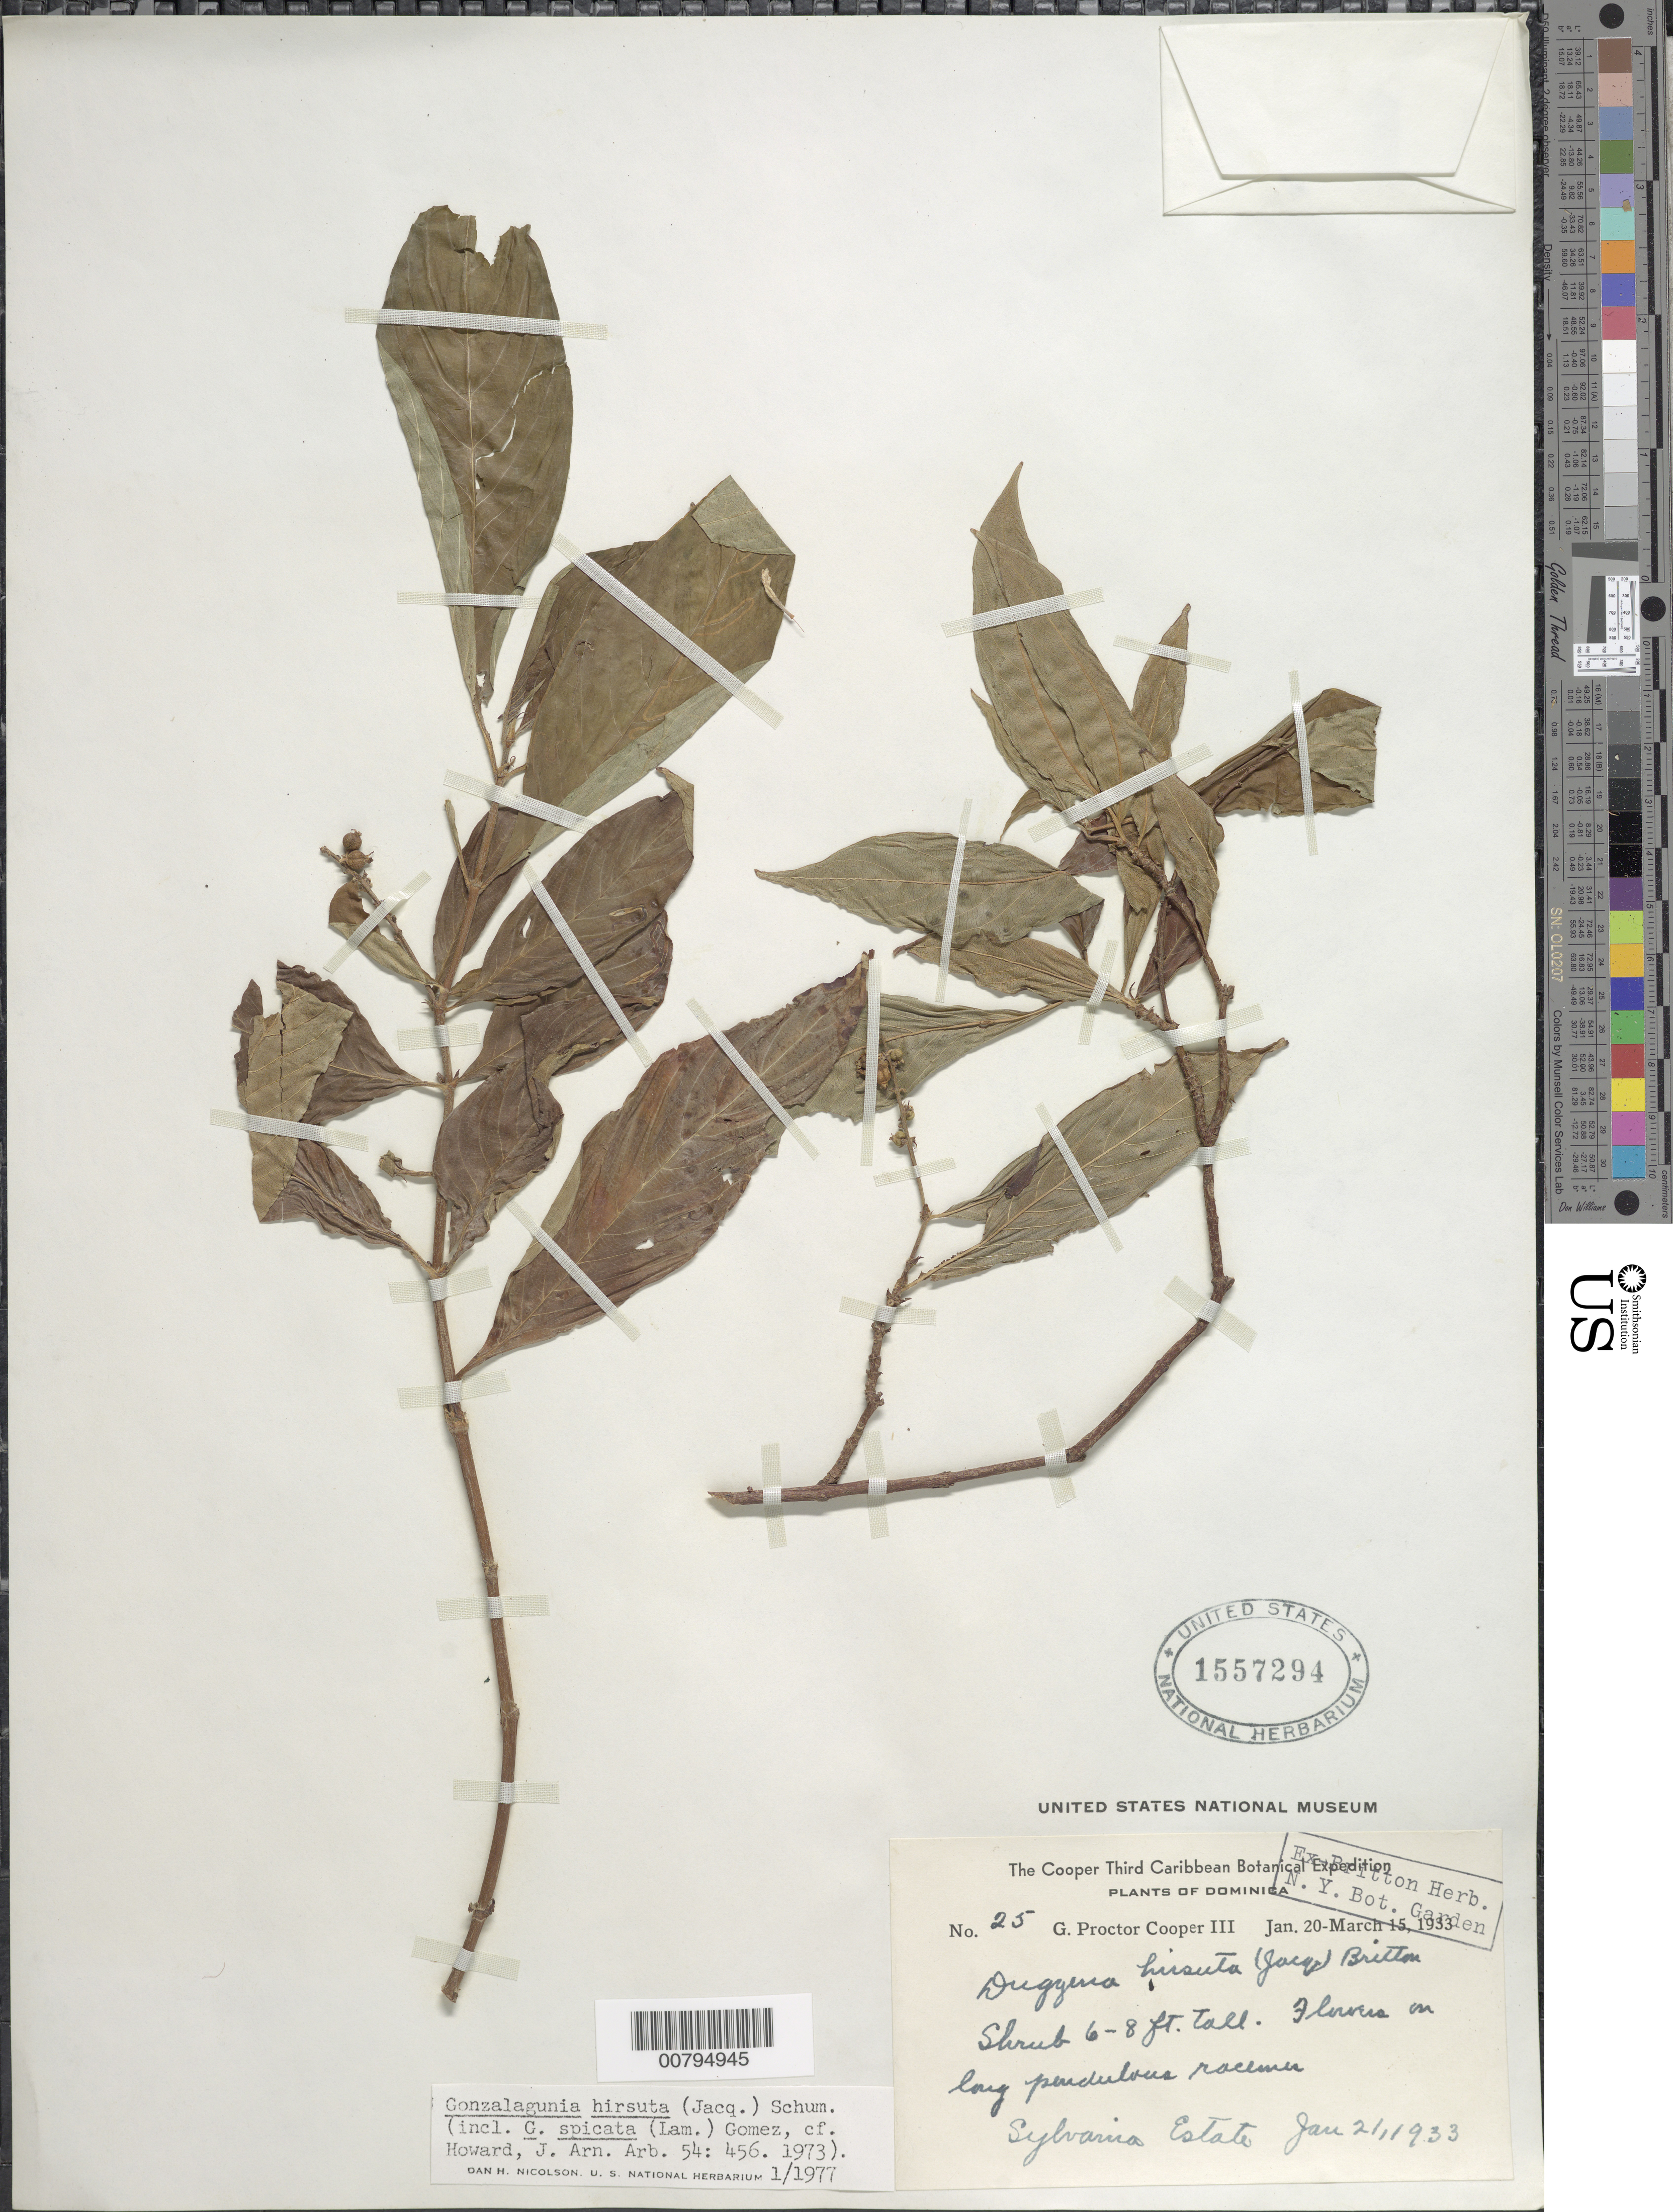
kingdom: Plantae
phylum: Tracheophyta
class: Magnoliopsida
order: Gentianales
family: Rubiaceae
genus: Gonzalagunia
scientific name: Gonzalagunia hirsuta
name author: Schum.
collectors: G. Cooper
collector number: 25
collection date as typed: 21 Jan 1933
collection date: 1933-01-21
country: Dominica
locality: Sylvaina Estate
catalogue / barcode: US 1557294